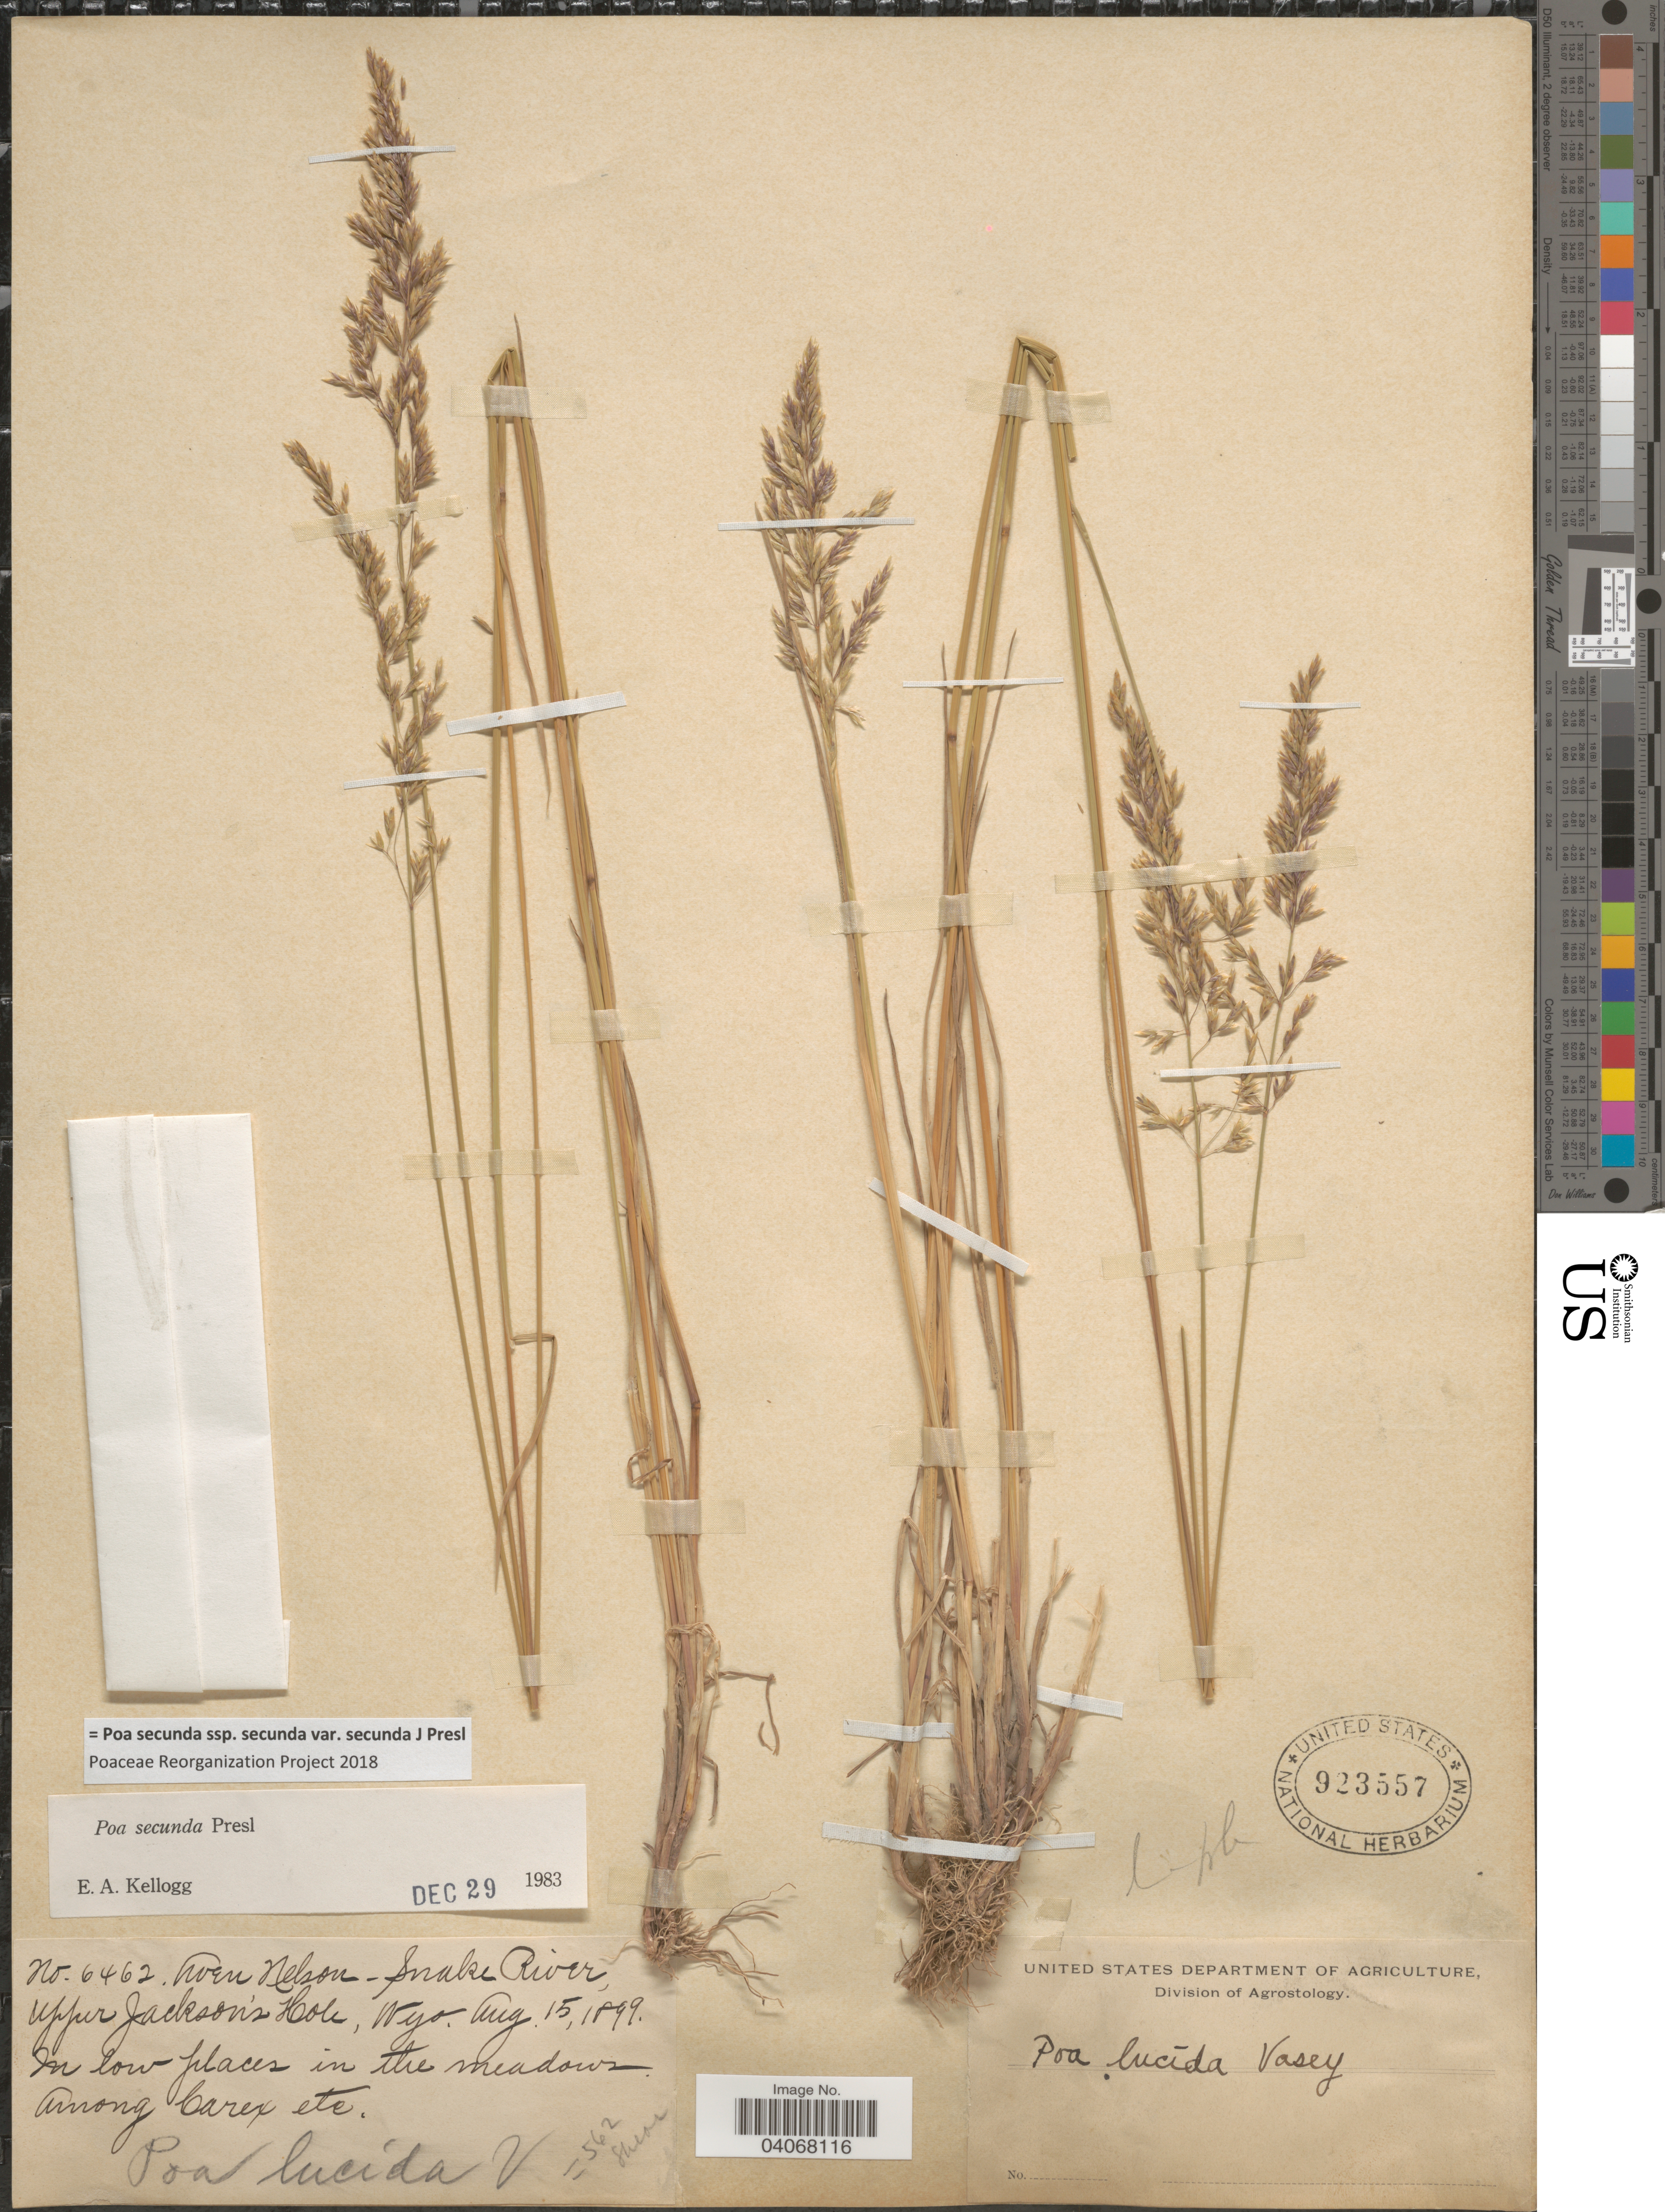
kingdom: Plantae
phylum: Tracheophyta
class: Liliopsida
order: Poales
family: Poaceae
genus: Poa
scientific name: Poa secunda subsp. secunda var. secunda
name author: J. Presl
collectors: A. Nelson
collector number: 6462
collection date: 1899-08-15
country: United States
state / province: Wyoming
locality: Snake River, Upper Jackson's Hole.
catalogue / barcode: US 923557